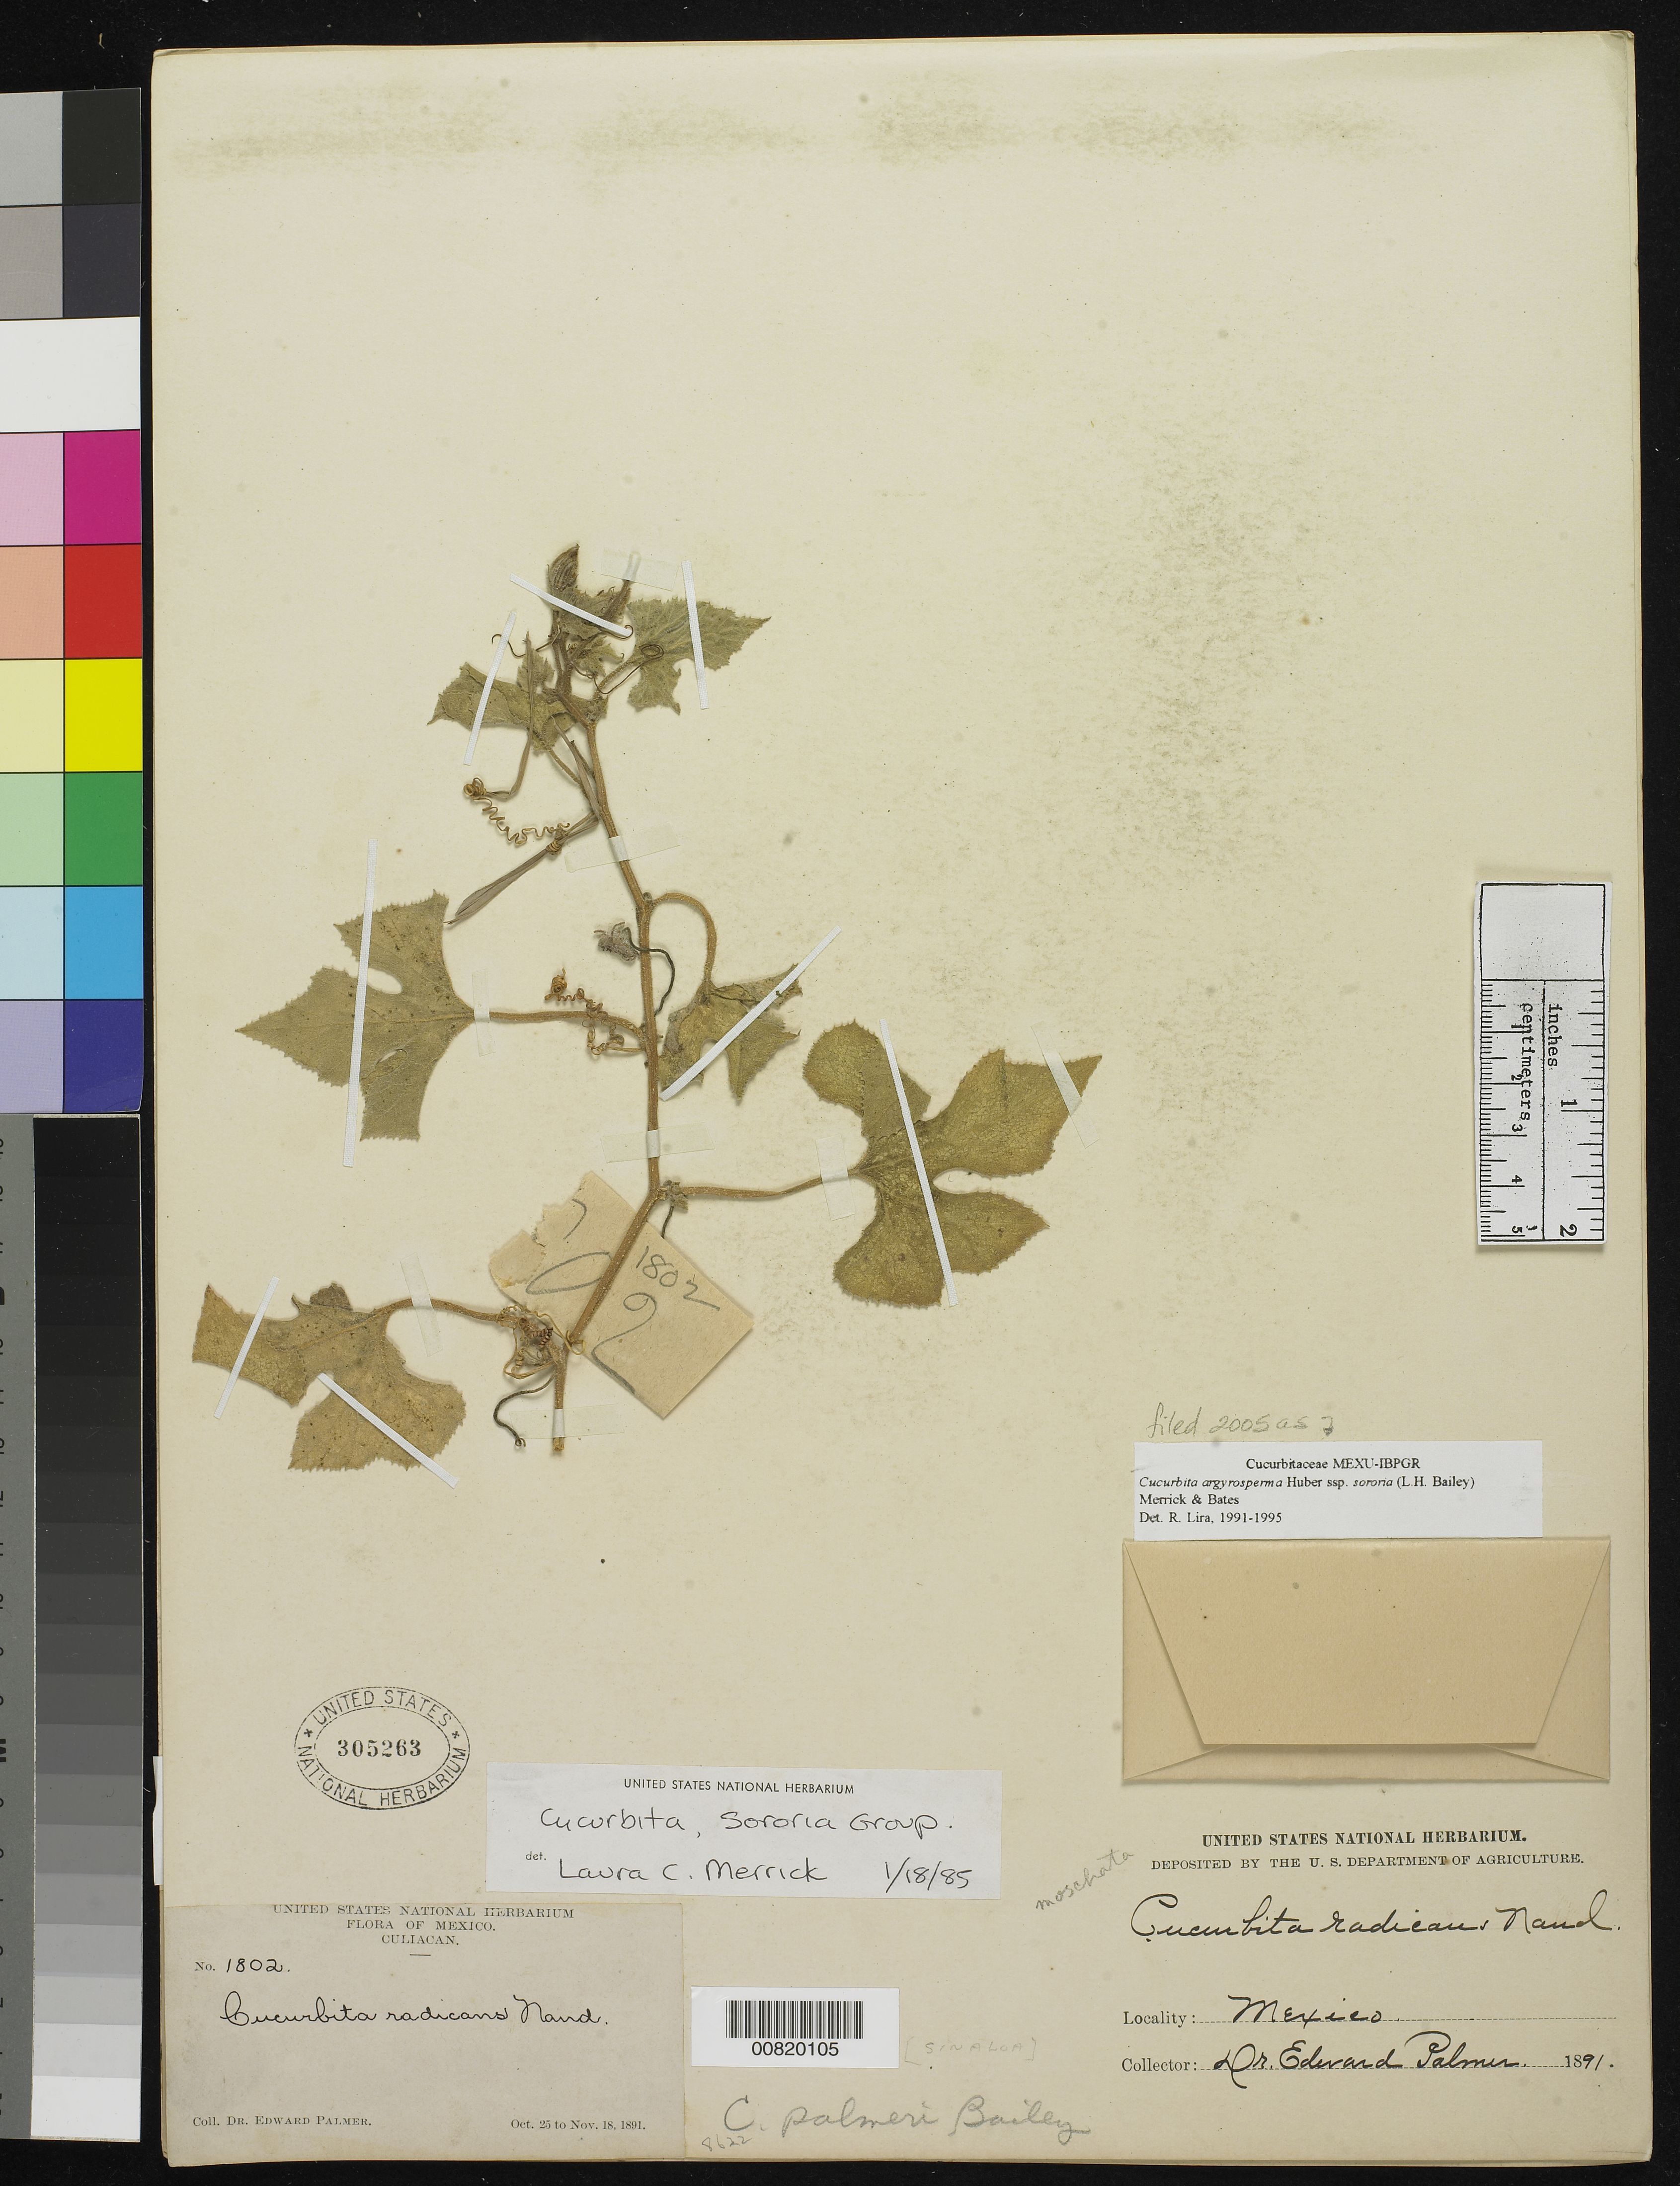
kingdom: Plantae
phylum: Tracheophyta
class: Magnoliopsida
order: Cucurbitales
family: Cucurbitaceae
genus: Cucurbita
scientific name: Cucurbita argyrosperma subsp. sororia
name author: (L.H. Bailey) Merrick & D.M. Bates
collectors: E. Palmer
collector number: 1802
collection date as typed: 25 Oct 1891 to 18 Nov 1891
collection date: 1891-10-25/1891-11-18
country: Mexico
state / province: Sinaloa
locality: Culiacan, Sinaloa.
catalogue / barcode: US 305263